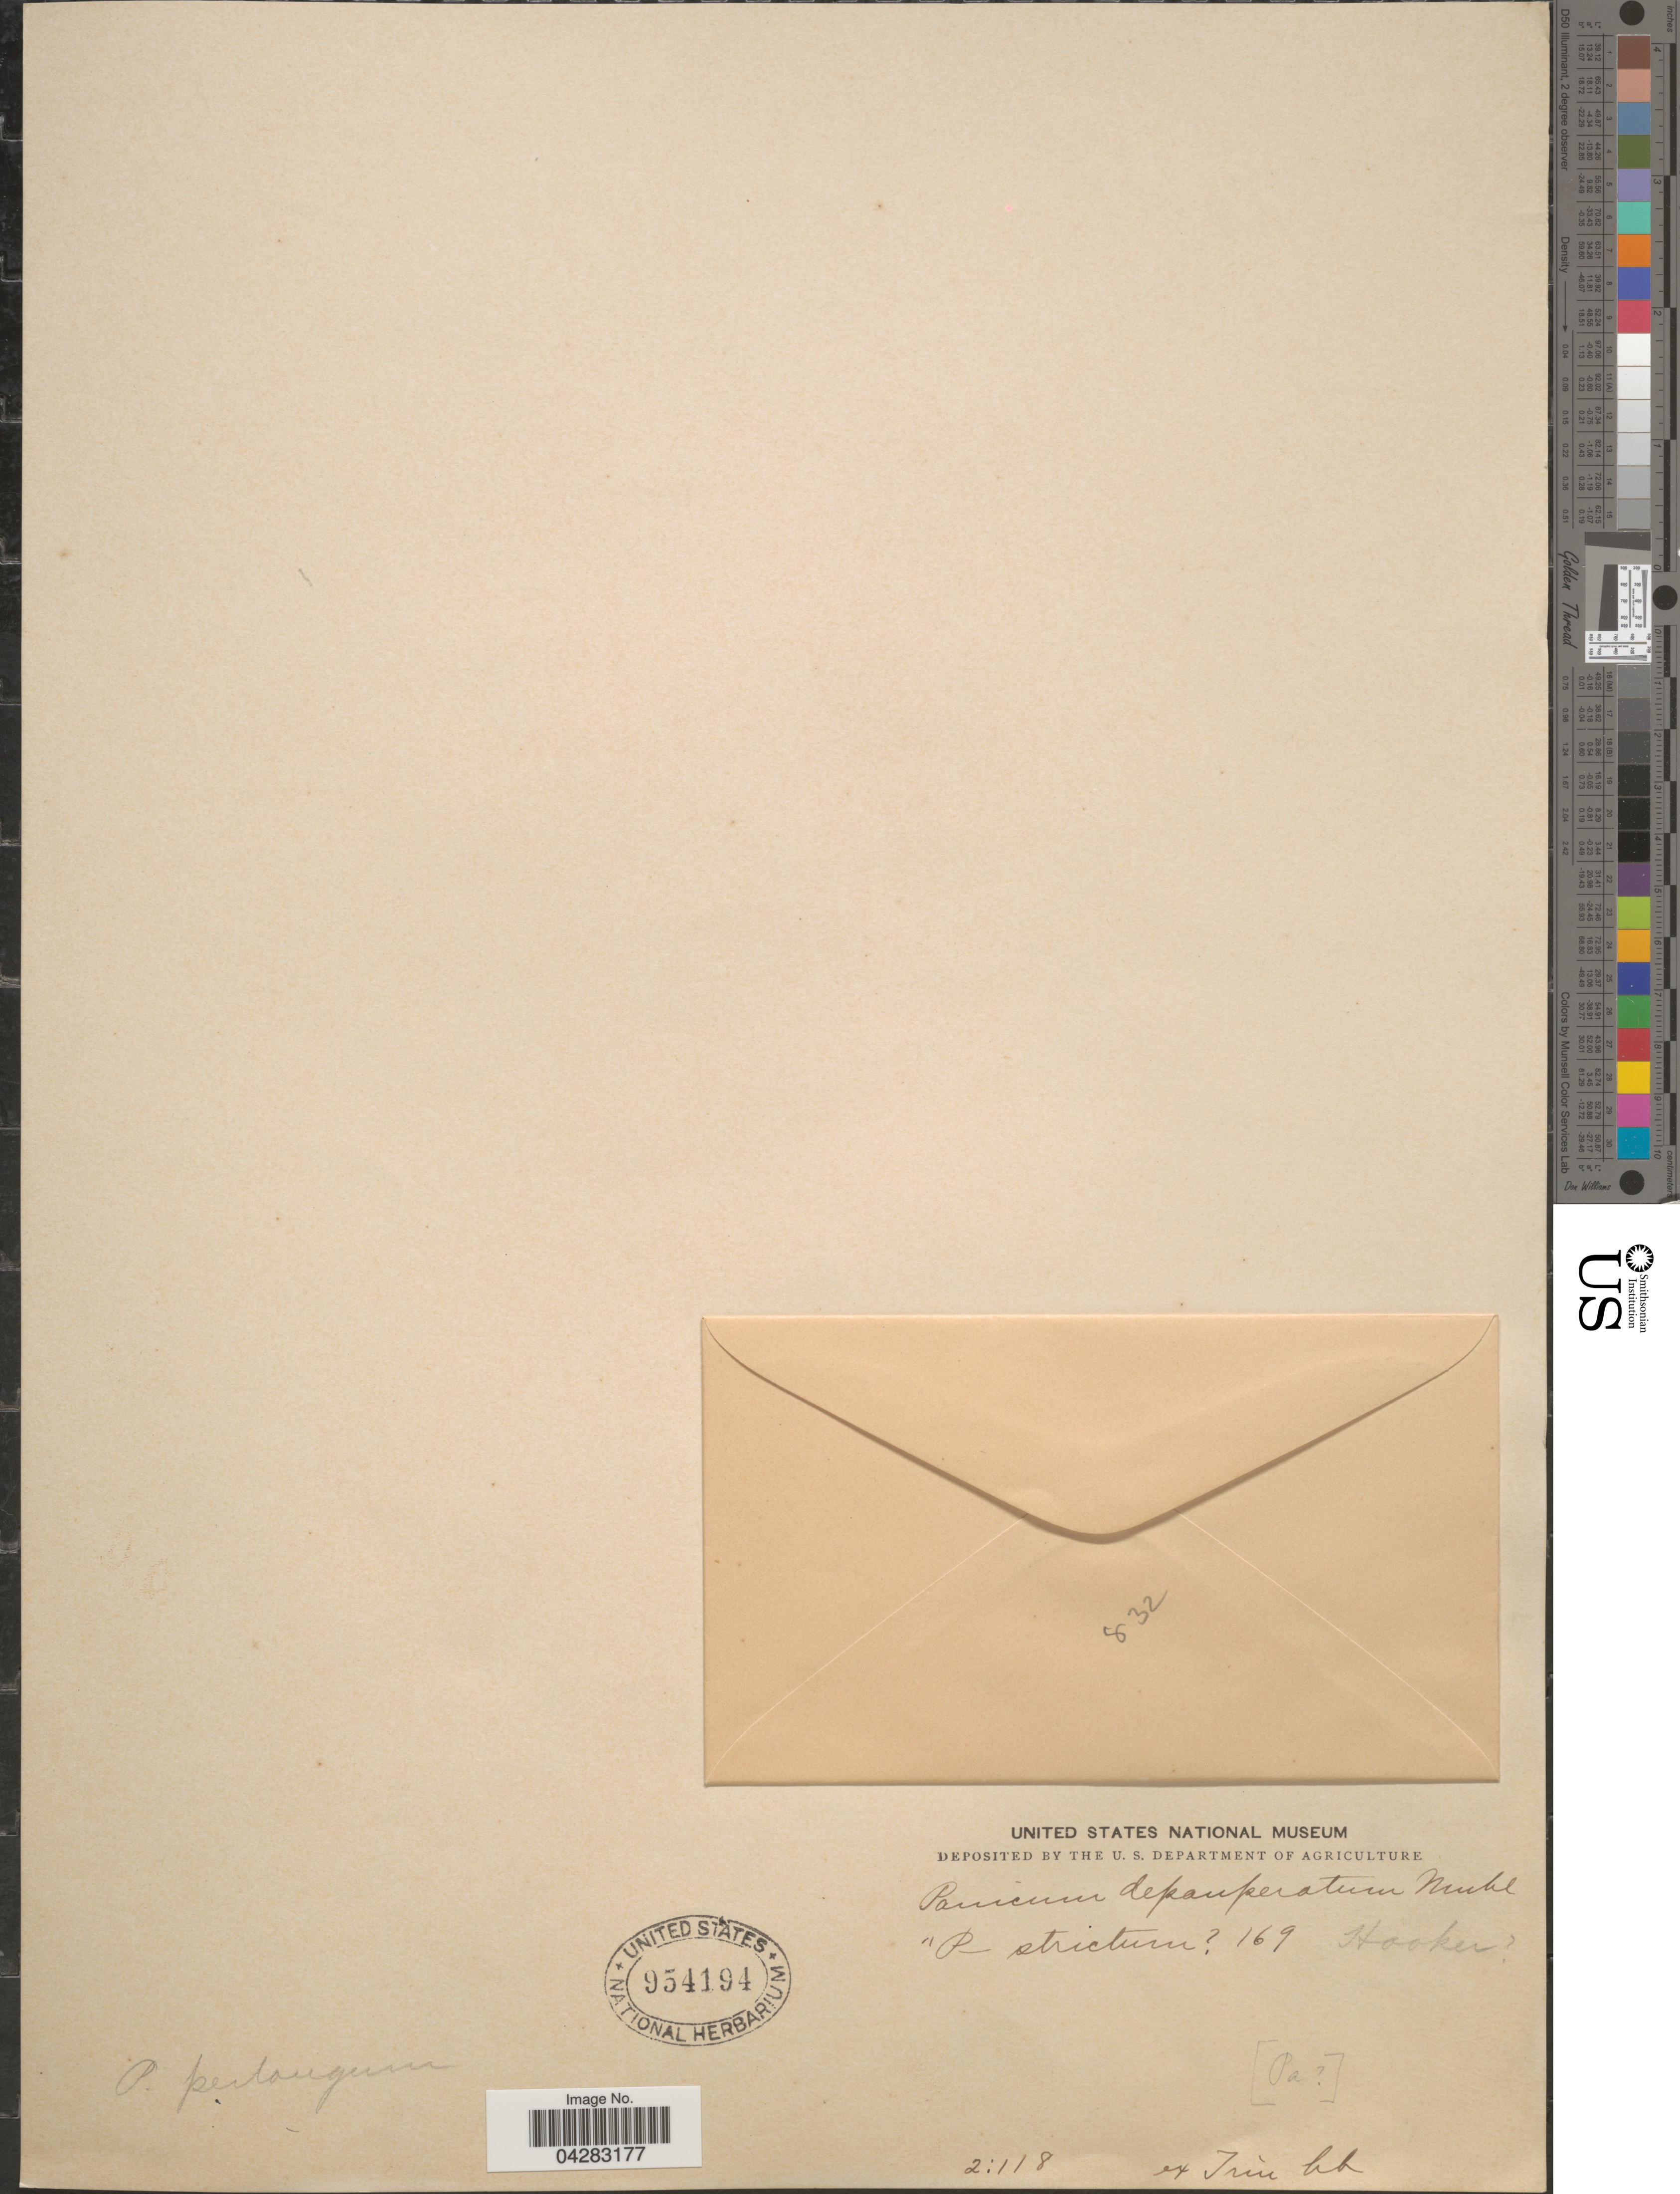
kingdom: Plantae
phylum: Tracheophyta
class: Liliopsida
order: Poales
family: Poaceae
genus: Dichanthelium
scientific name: Dichanthelium linearifolium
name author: (Scribn.) Gould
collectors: Ex herb. Trinn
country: United States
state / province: Pennsylvania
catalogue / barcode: US 954194